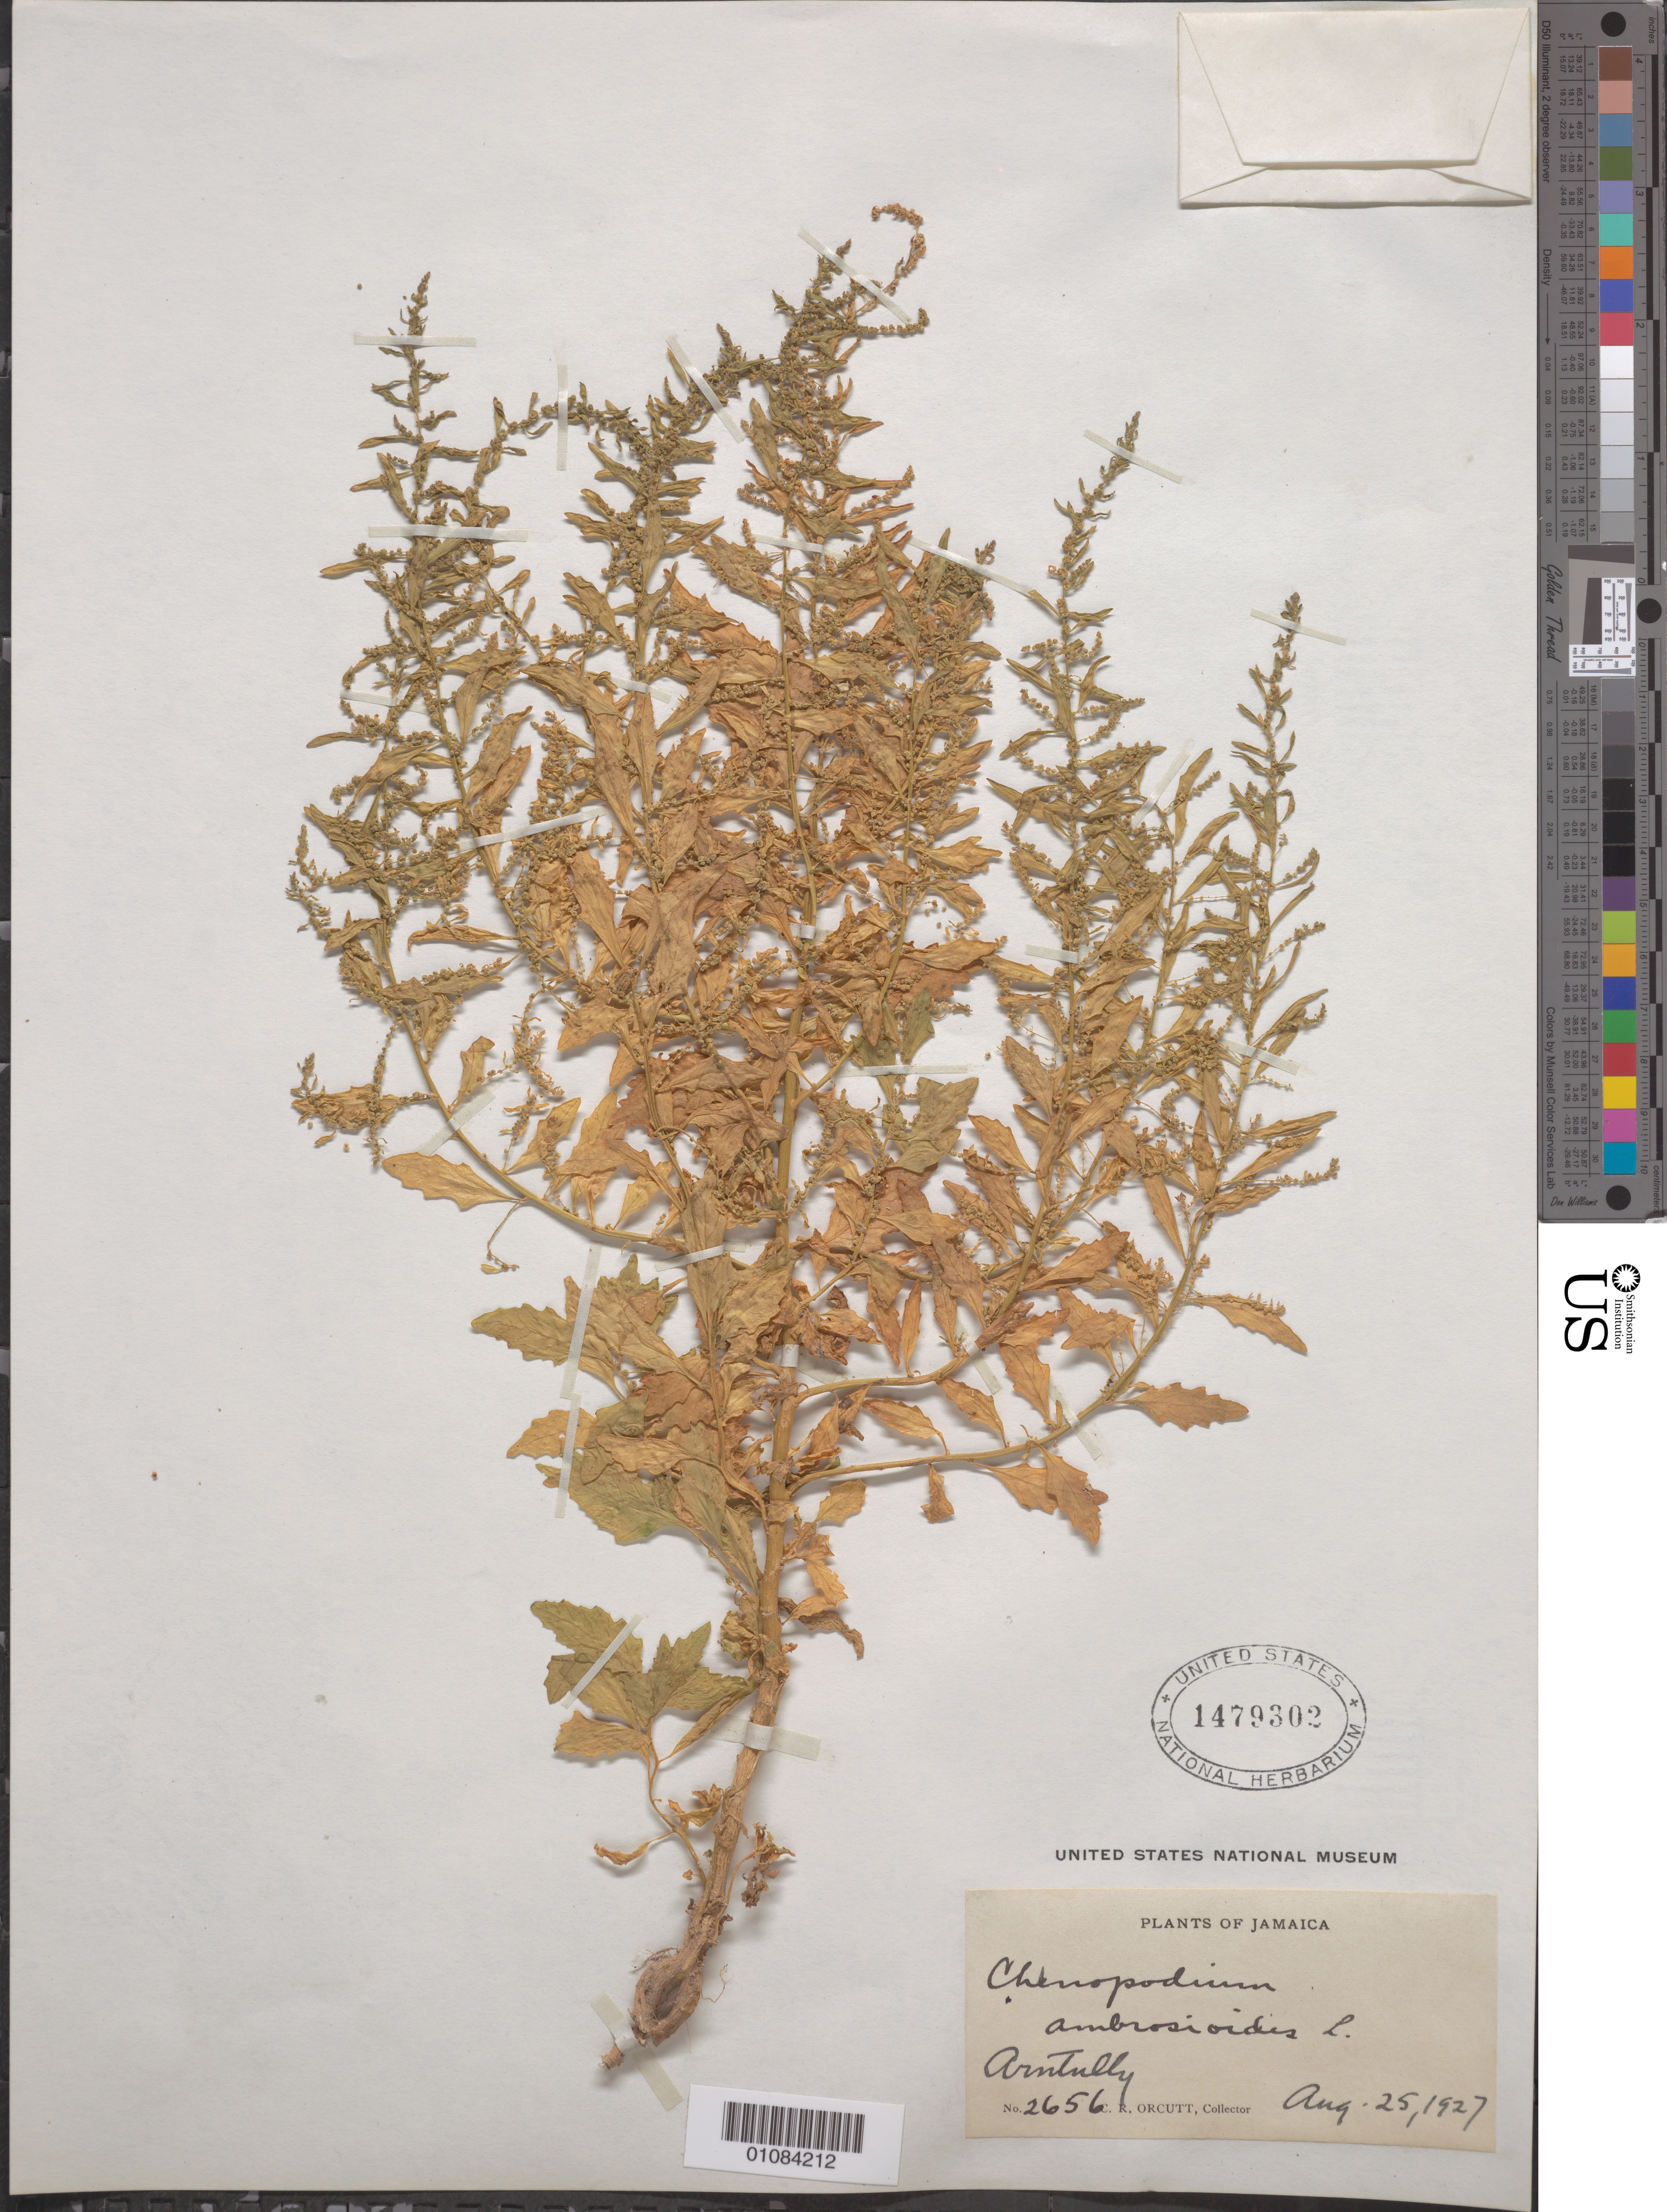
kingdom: Plantae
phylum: Tracheophyta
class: Magnoliopsida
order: Caryophyllales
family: Amaranthaceae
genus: Chenopodium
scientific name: Chenopodium ambrosioides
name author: L.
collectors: C. R. Orcutt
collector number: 2656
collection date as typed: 25 Aug 1927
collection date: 1927-08-25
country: Jamaica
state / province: Saint Thomas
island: Jamaica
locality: Arntully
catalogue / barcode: US 1479302